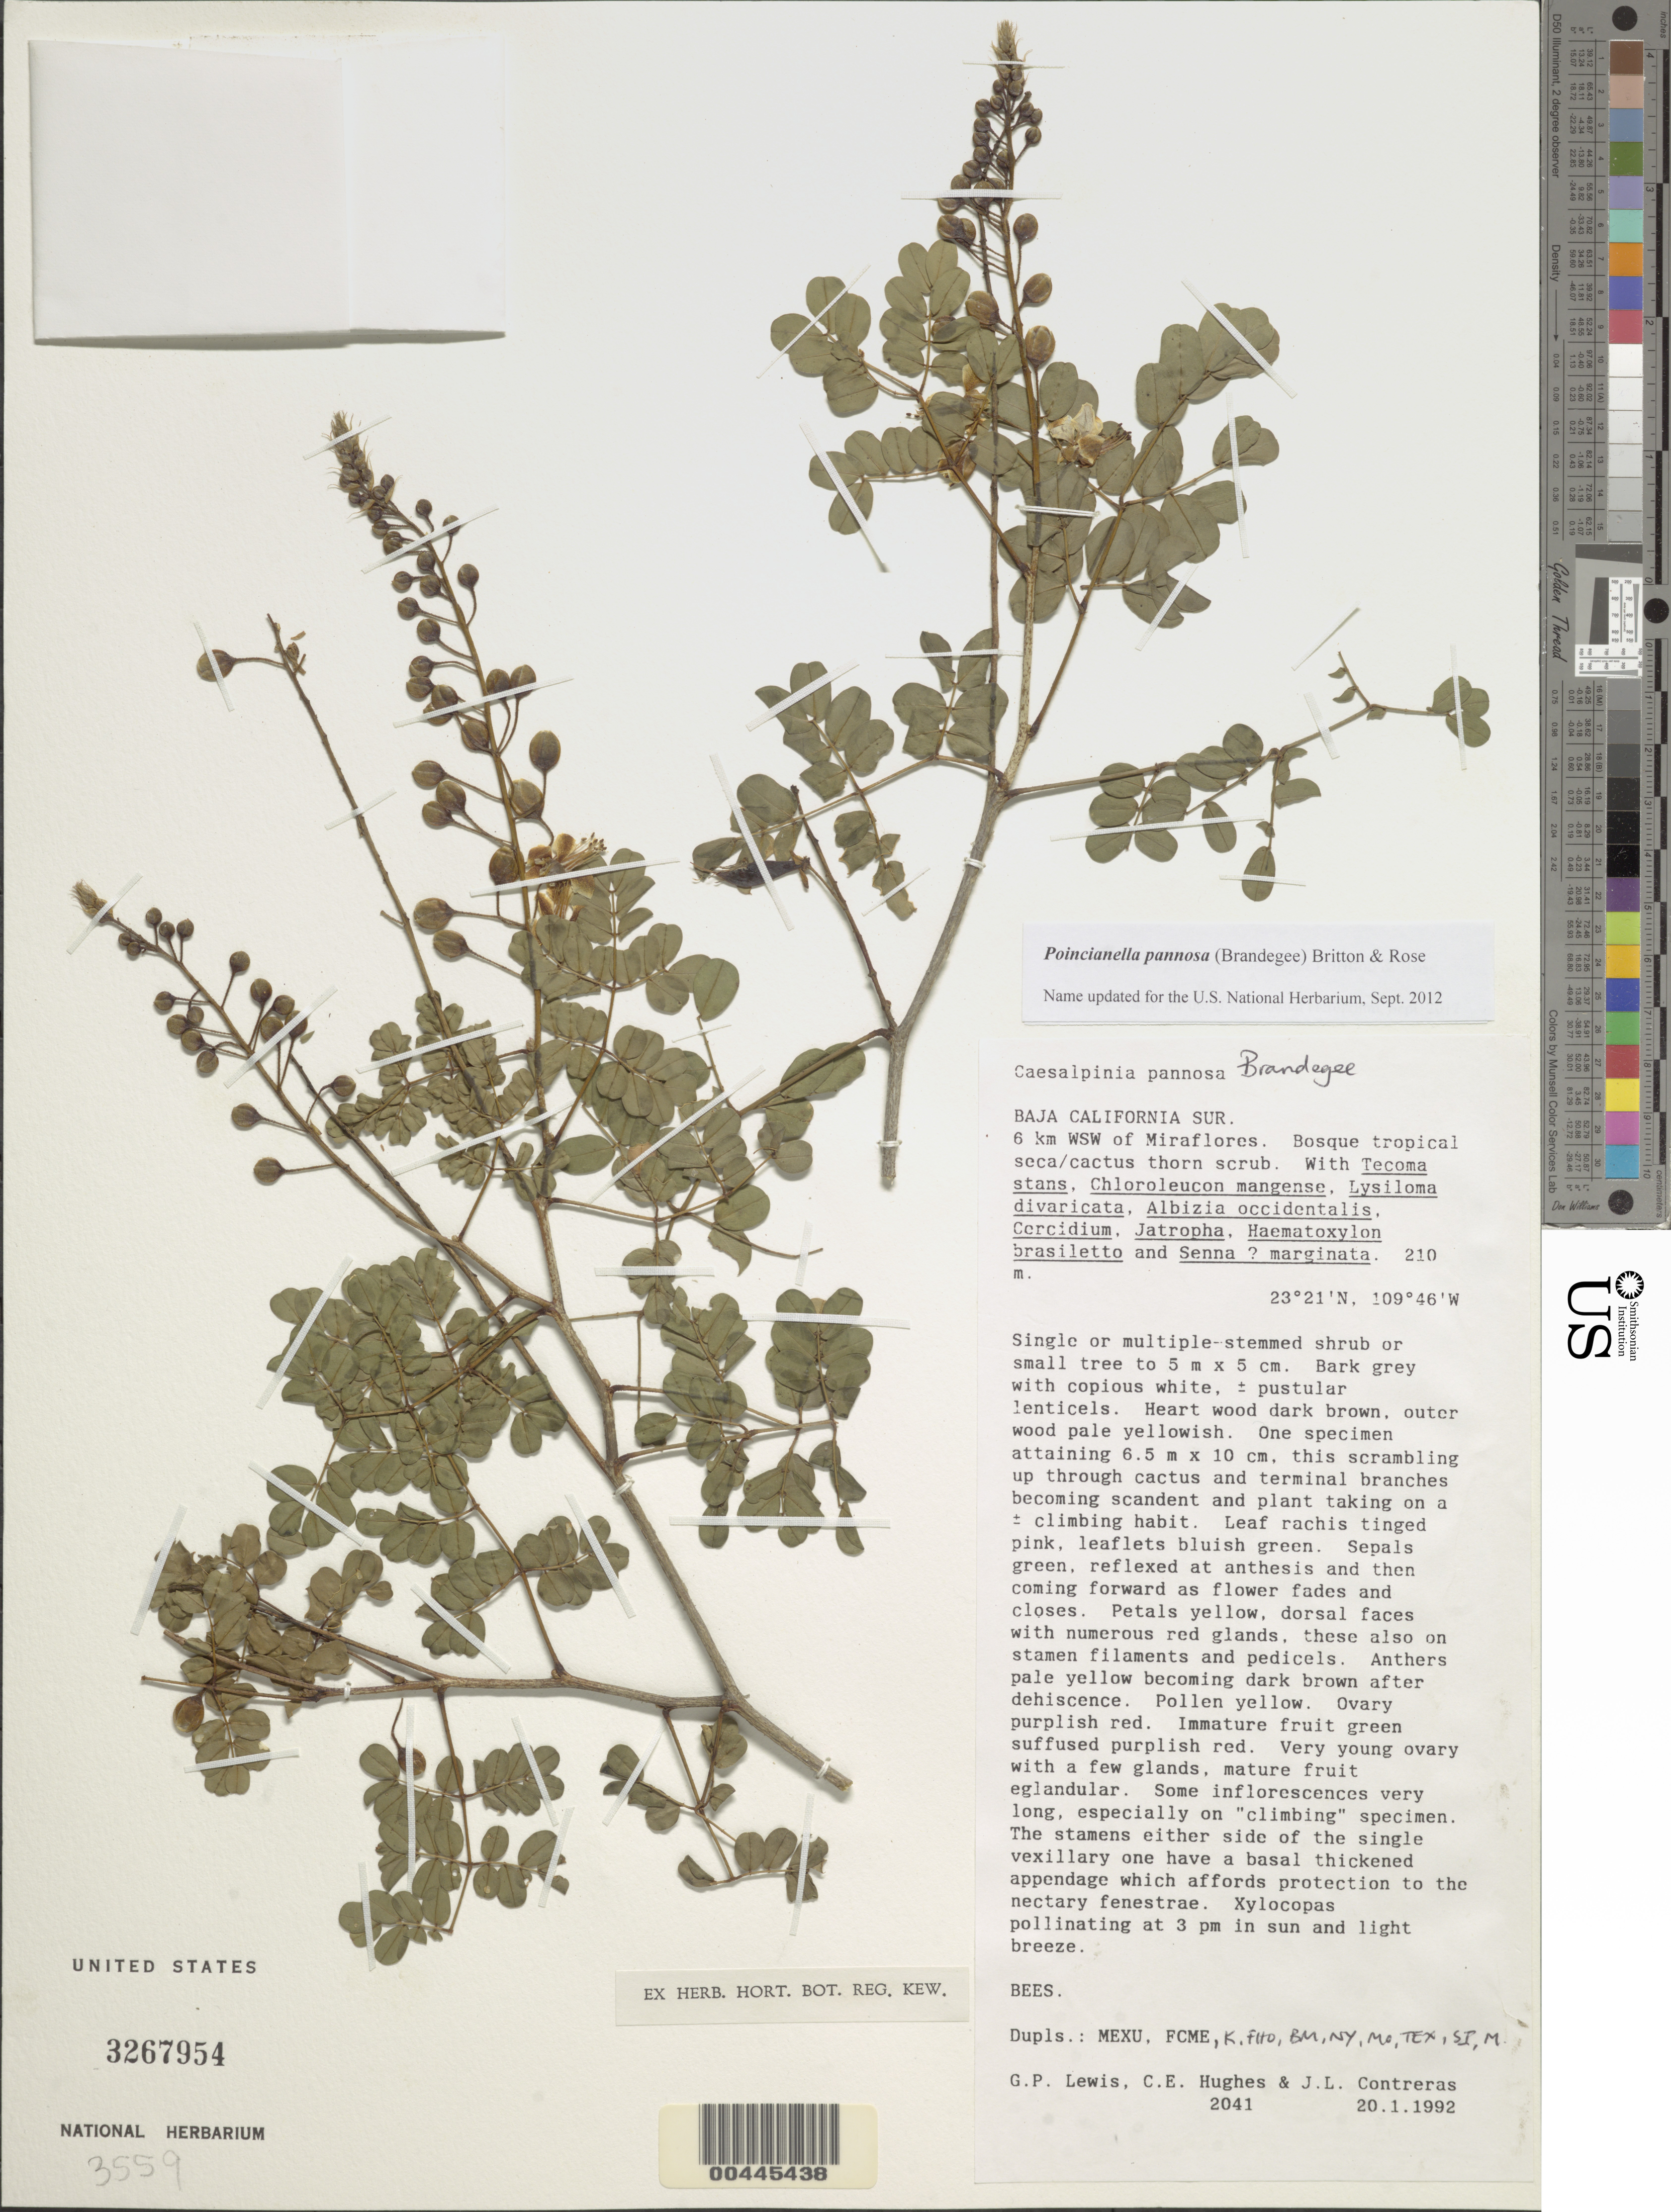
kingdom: Plantae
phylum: Tracheophyta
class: Magnoliopsida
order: Fabales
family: Fabaceae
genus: Erythrostemon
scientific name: Erythrostemon pannosus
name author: (K. Brandegee) Gagnon & G.P. Lewis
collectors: G. P. Lewis, C. Hughes & J. L. Contreras J.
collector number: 2041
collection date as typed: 20 Jan 1992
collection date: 1992-01-20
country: Mexico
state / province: Baja California Sur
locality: WSW of Miraflores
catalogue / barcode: US 3267954